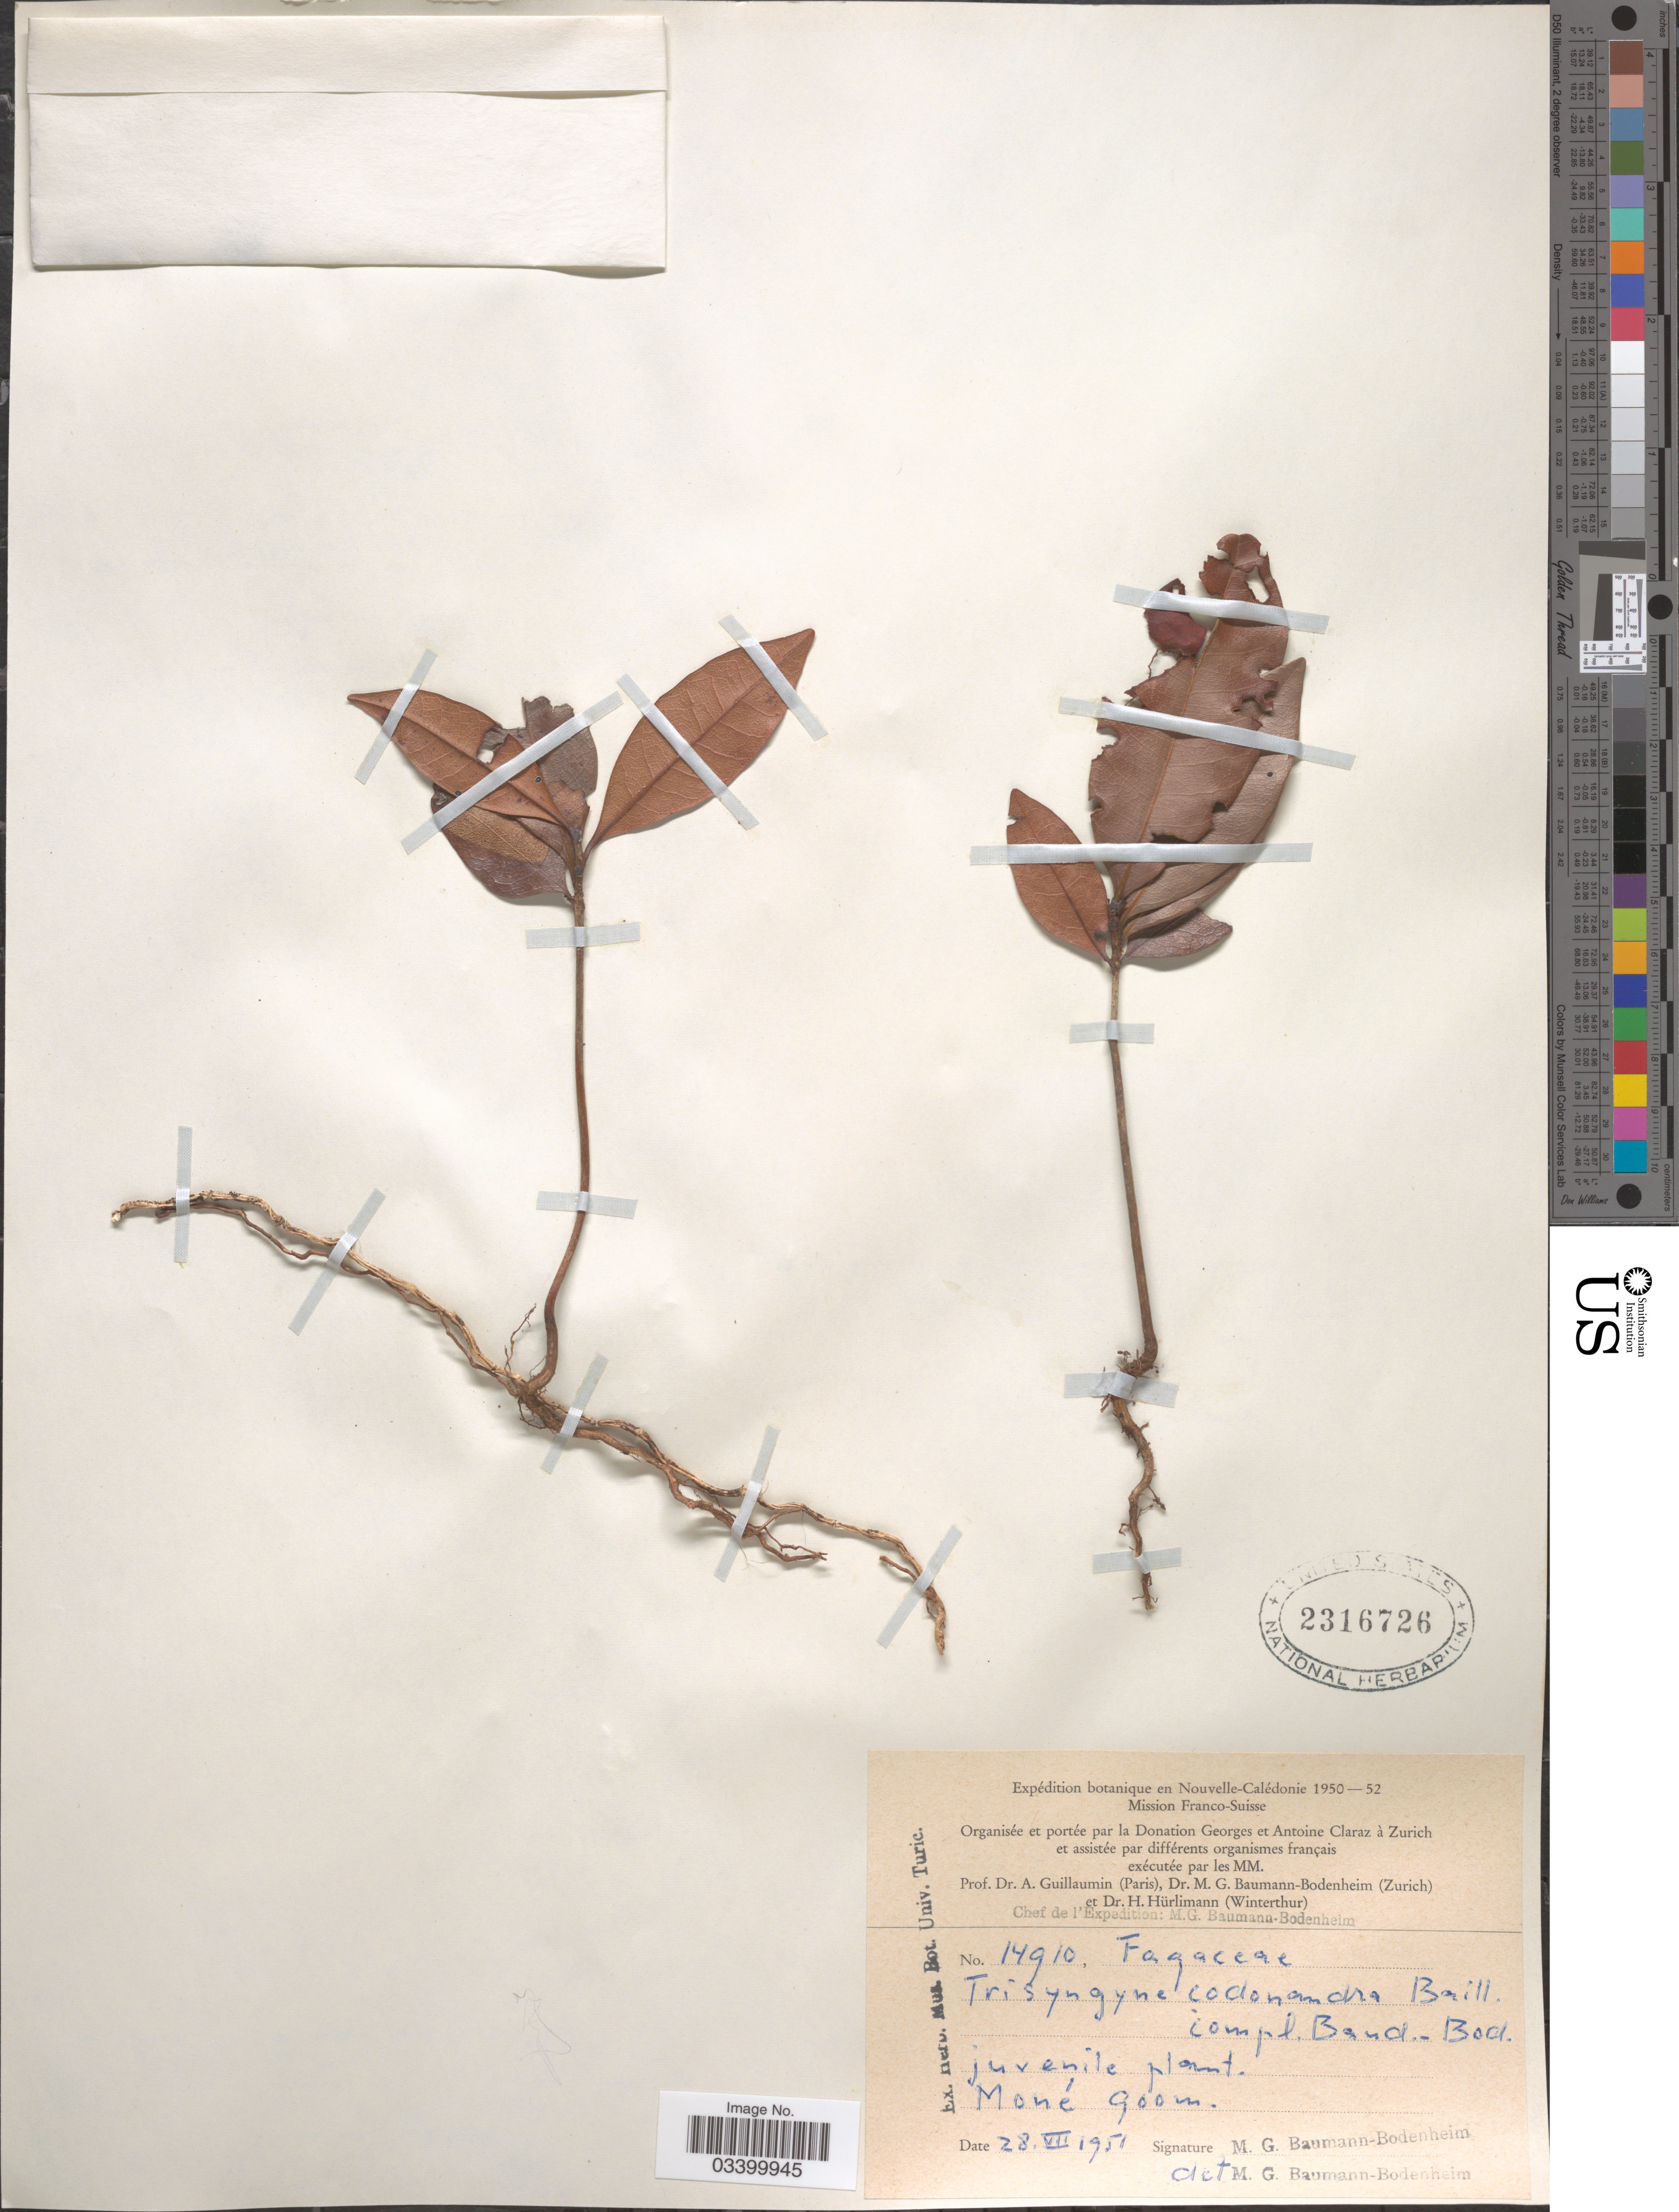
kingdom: Plantae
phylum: Tracheophyta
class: Magnoliopsida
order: Fagales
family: Nothofagaceae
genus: Nothofagus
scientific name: Nothofagus codonandra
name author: (Baill.) Steenis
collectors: M. G. Baumann-Bodenheim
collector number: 14910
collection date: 1951-07-28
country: New Caledonia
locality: Nouvelle-Calédonie. Moné.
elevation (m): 900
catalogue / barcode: US 2316726